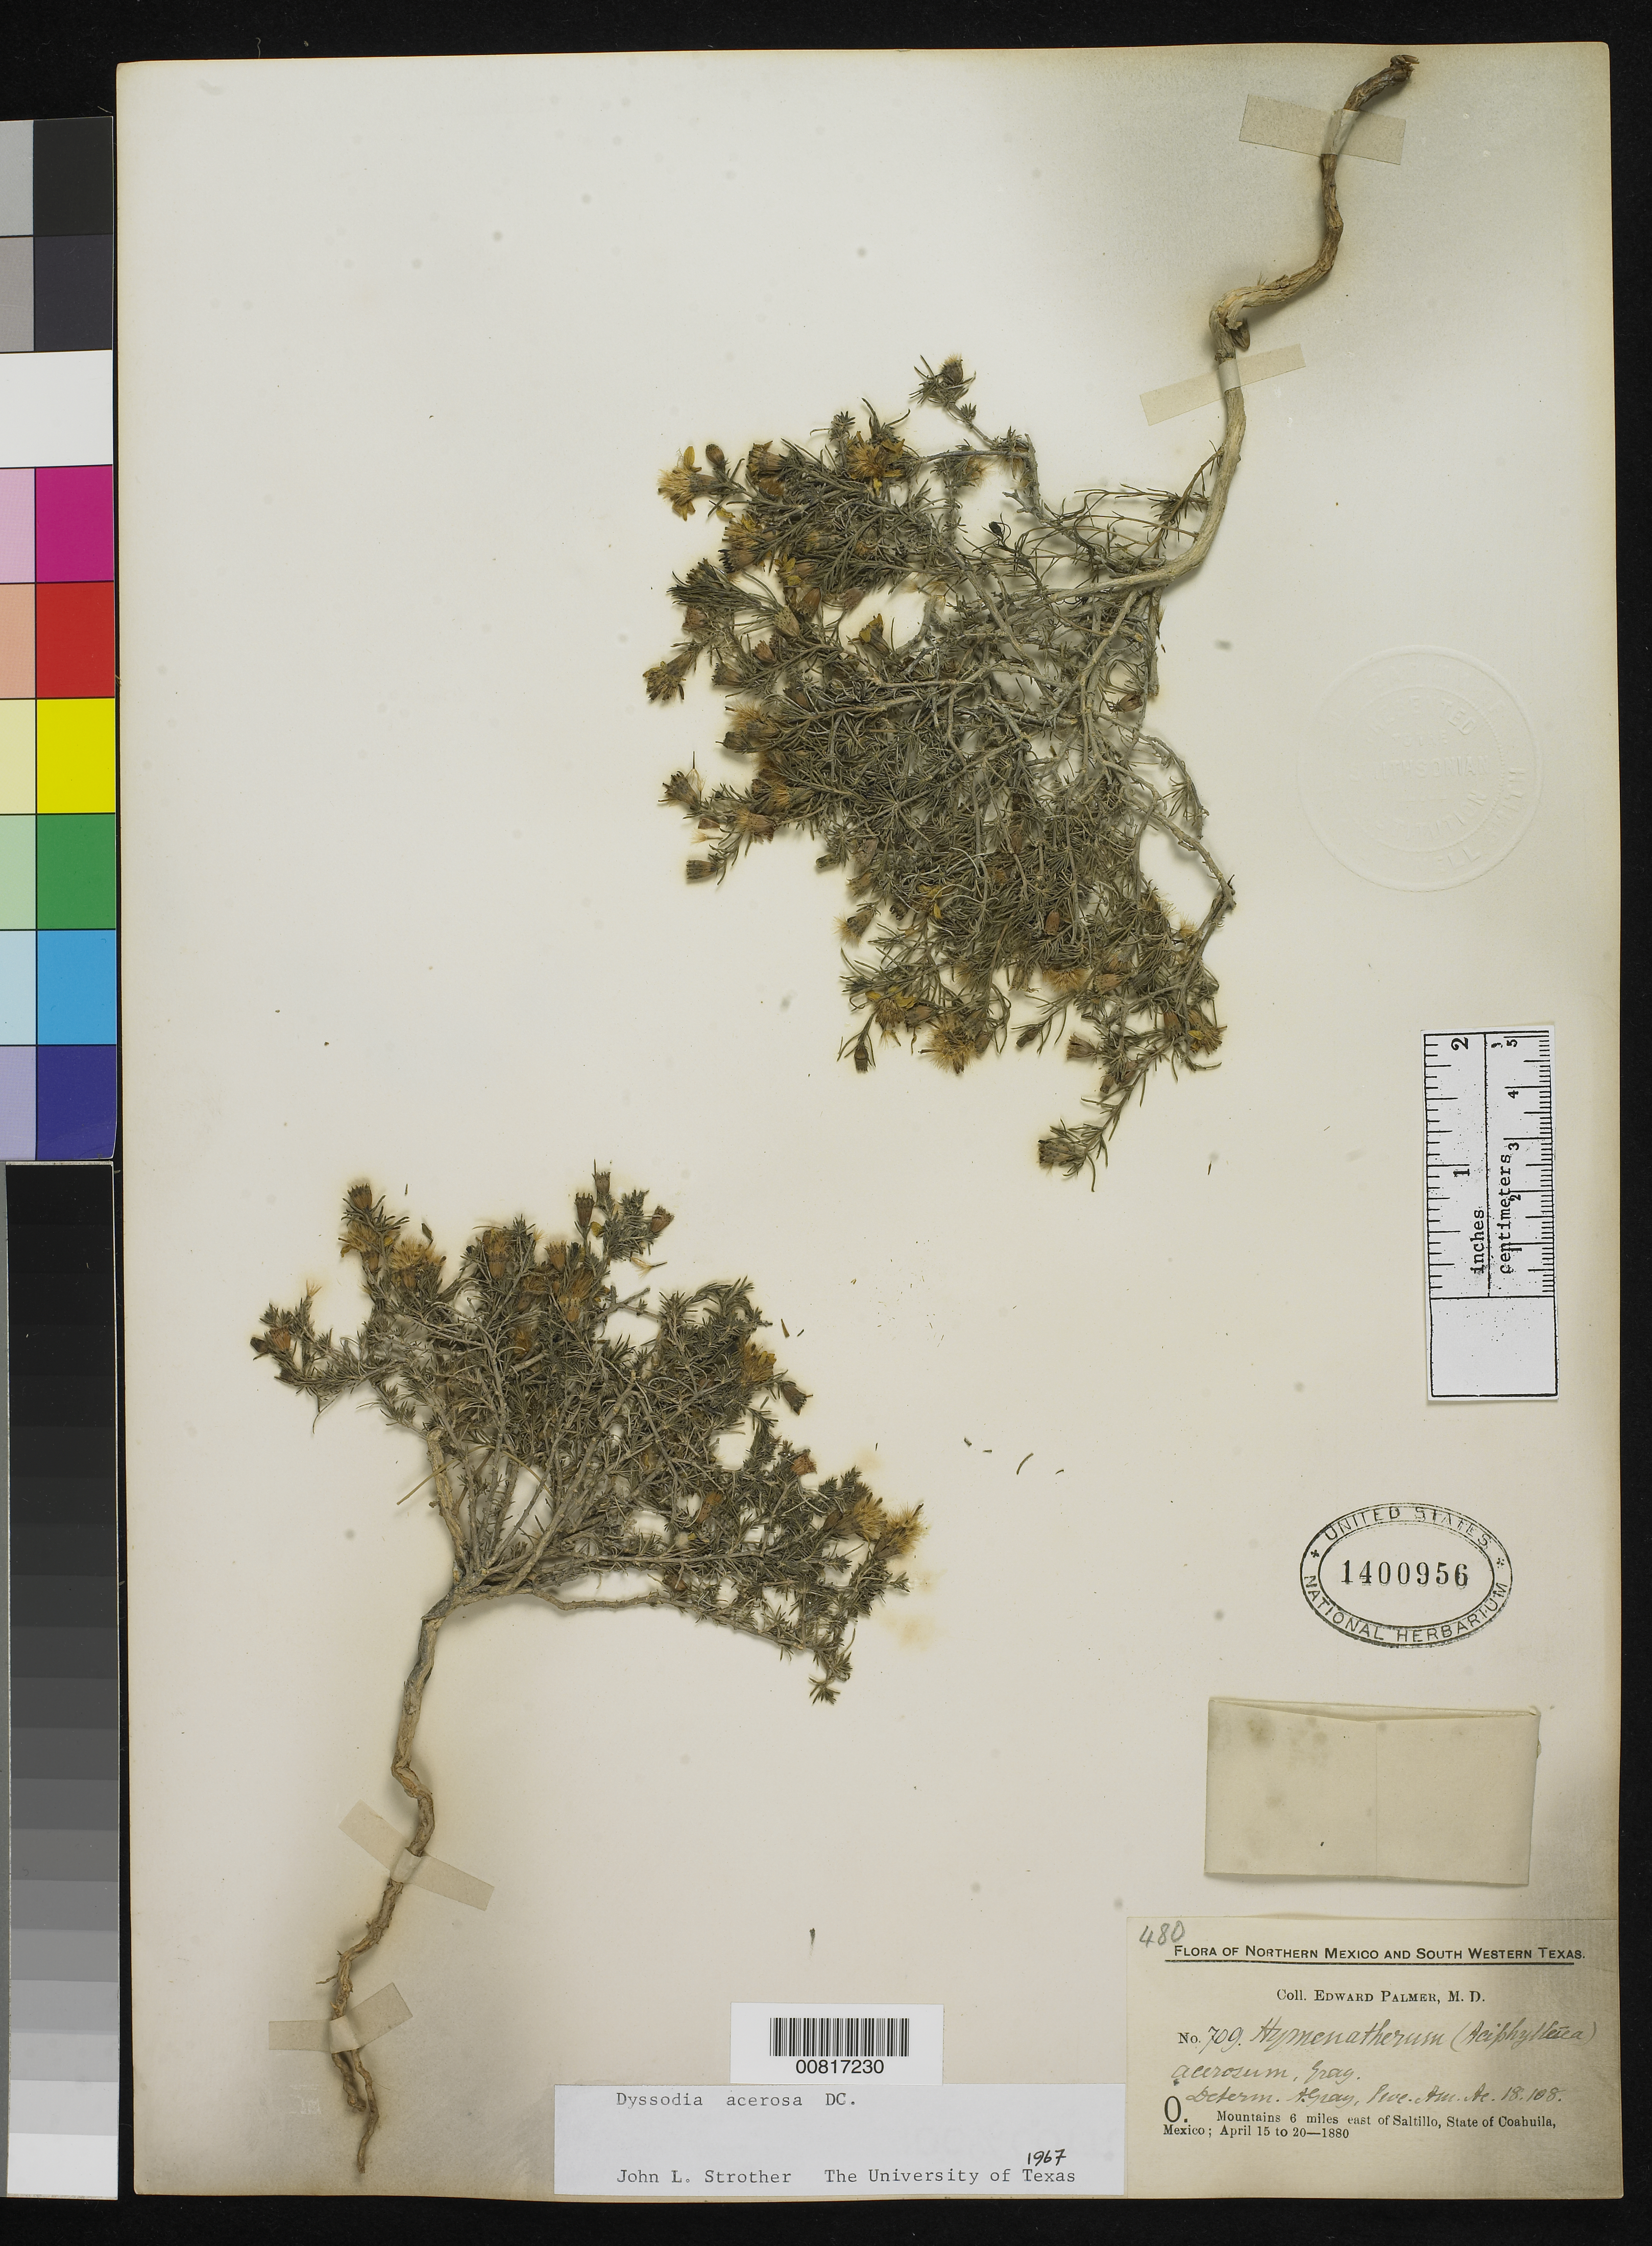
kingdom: Plantae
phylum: Tracheophyta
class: Magnoliopsida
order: Asterales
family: Asteraceae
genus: Dyssodia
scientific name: Dyssodia acerosa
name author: DC.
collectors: E. Palmer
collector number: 709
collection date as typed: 15 Apr 1880 to 20 Apr 1880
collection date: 1880-04-15/1880-04-20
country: Mexico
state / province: Coahuila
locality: O. Mountains 6 miles east of Saltillo, Coahuila.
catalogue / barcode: US 1400956